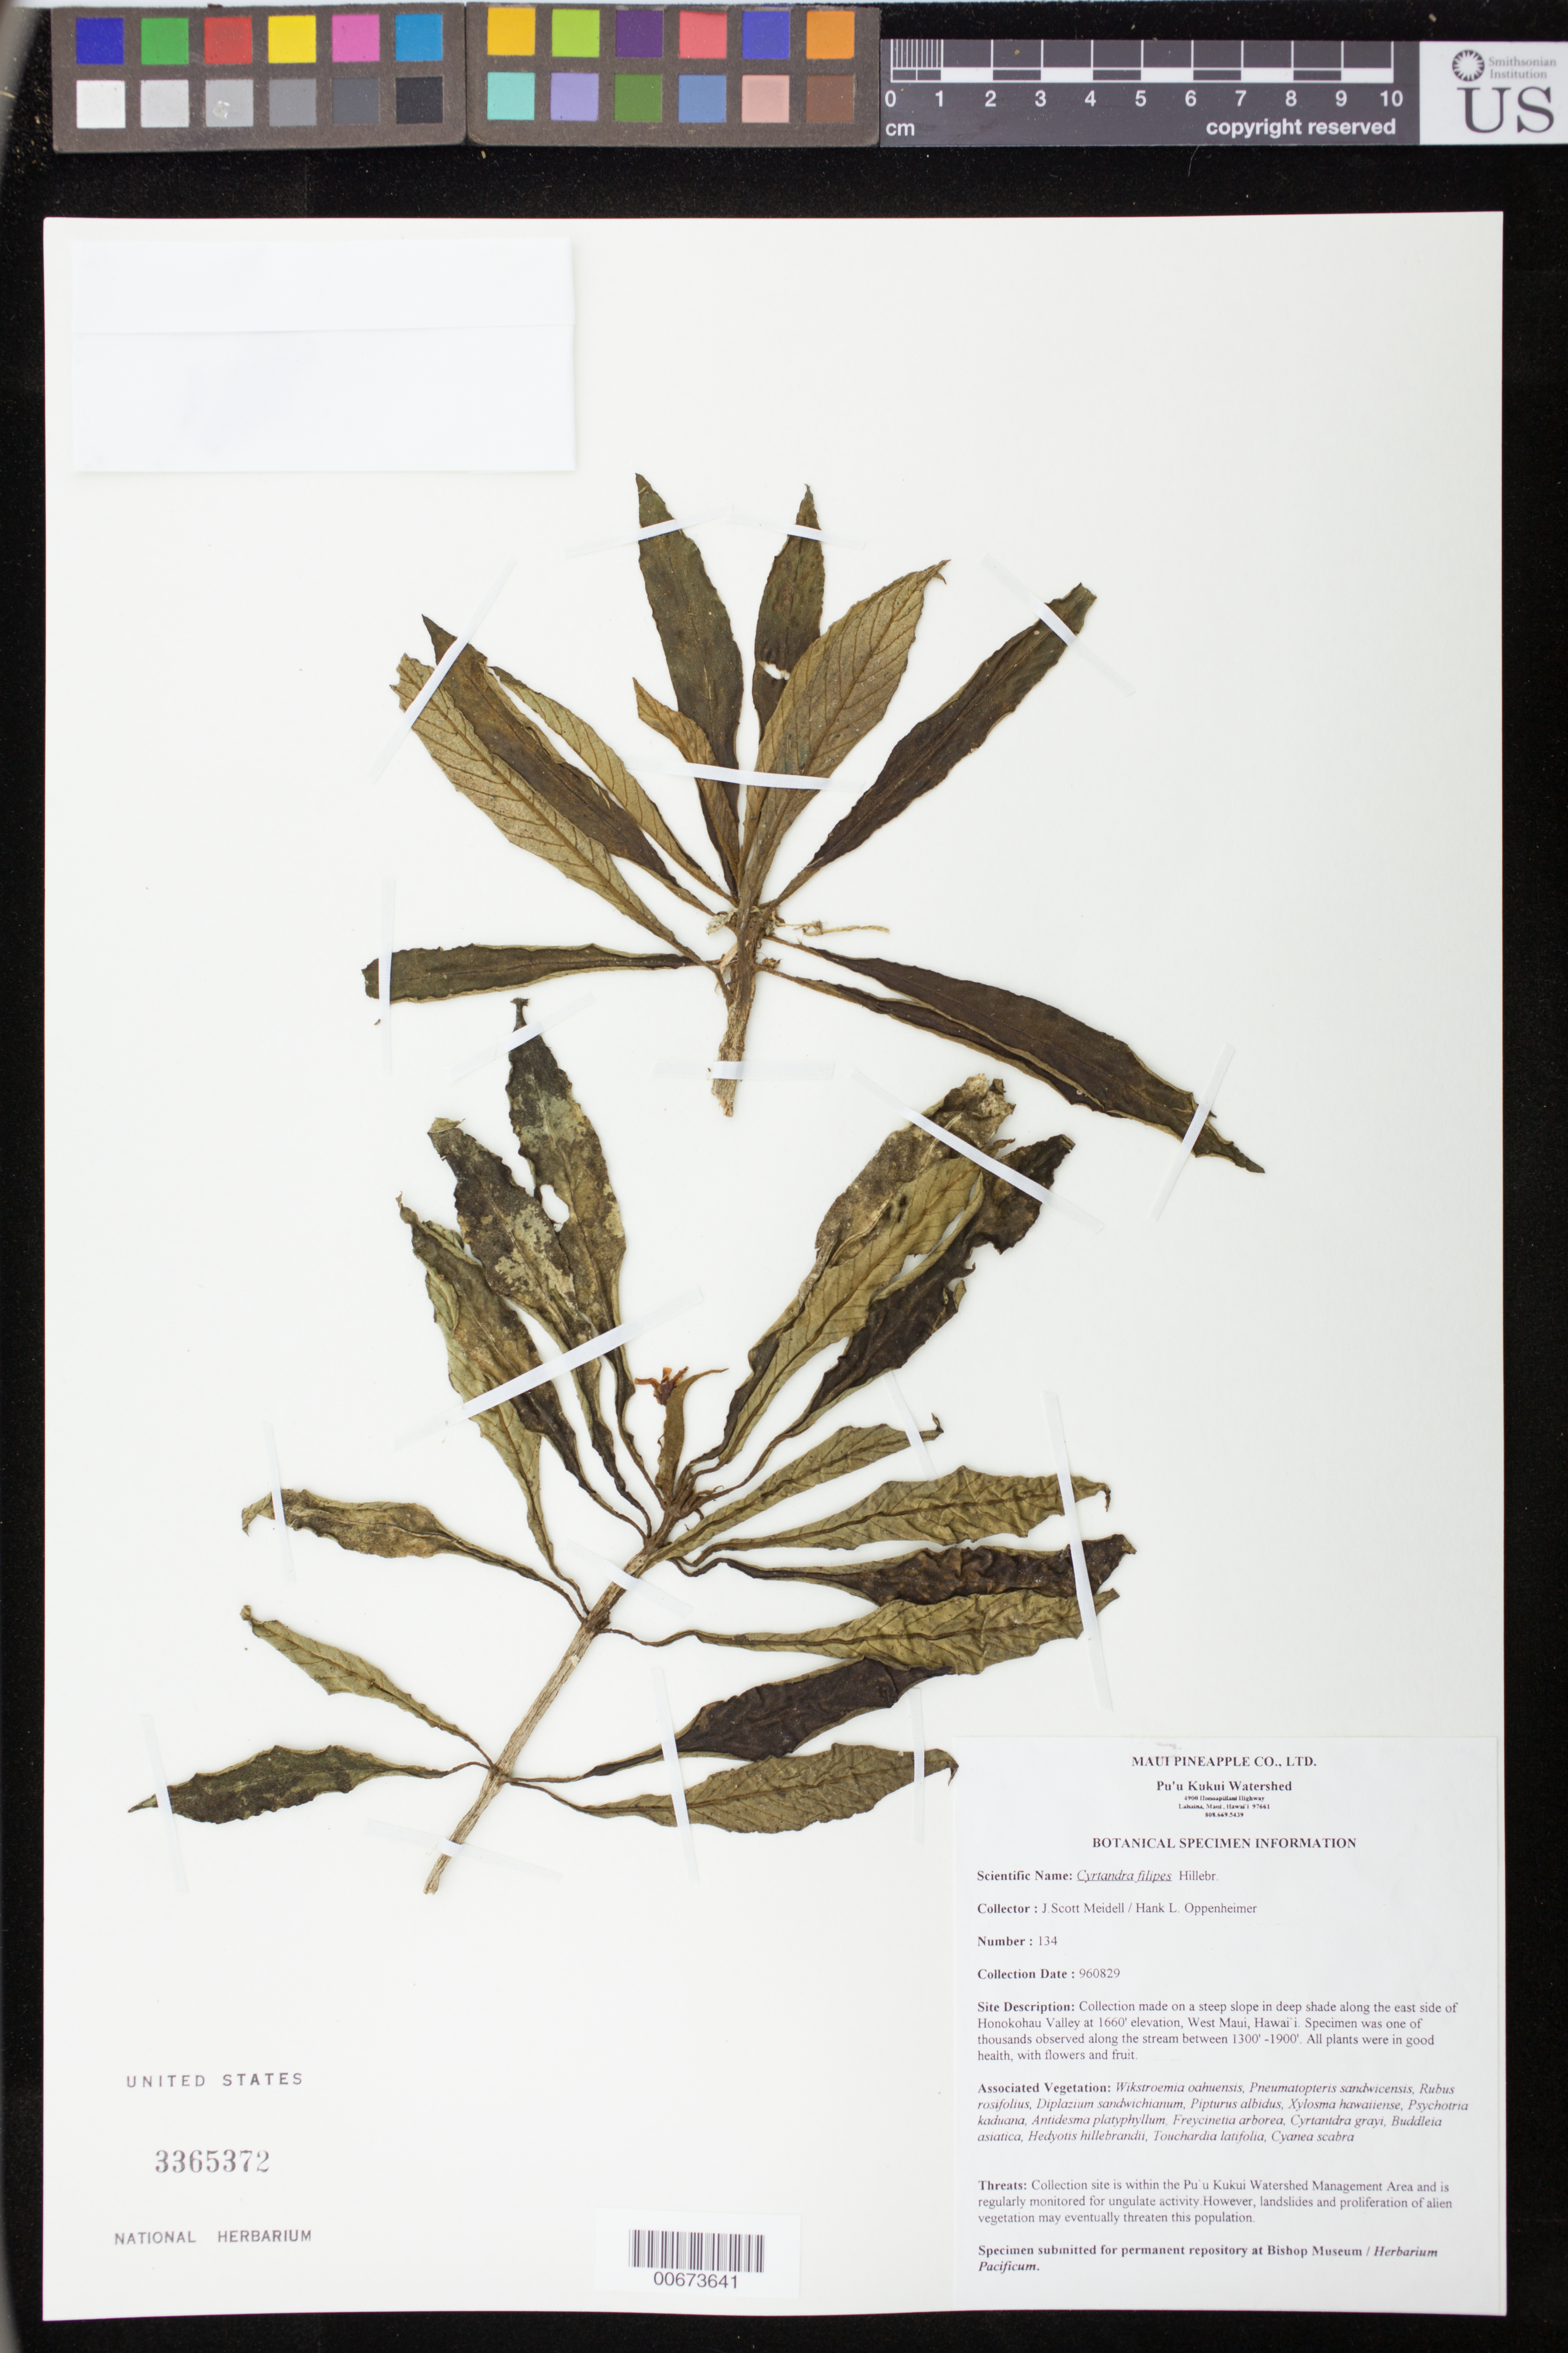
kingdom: Plantae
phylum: Tracheophyta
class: Magnoliopsida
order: Lamiales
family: Gesneriaceae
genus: Cyrtandra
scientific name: Cyrtandra filipes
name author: Hillebr.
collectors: J. Meidell & H. L. Oppenheimer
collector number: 134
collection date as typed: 29 Aug 1996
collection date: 1996-08-29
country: United States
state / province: Hawaii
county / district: Maui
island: Maui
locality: West Maui, along the E side of Honokohau Valley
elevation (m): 506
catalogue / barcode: US 3365372